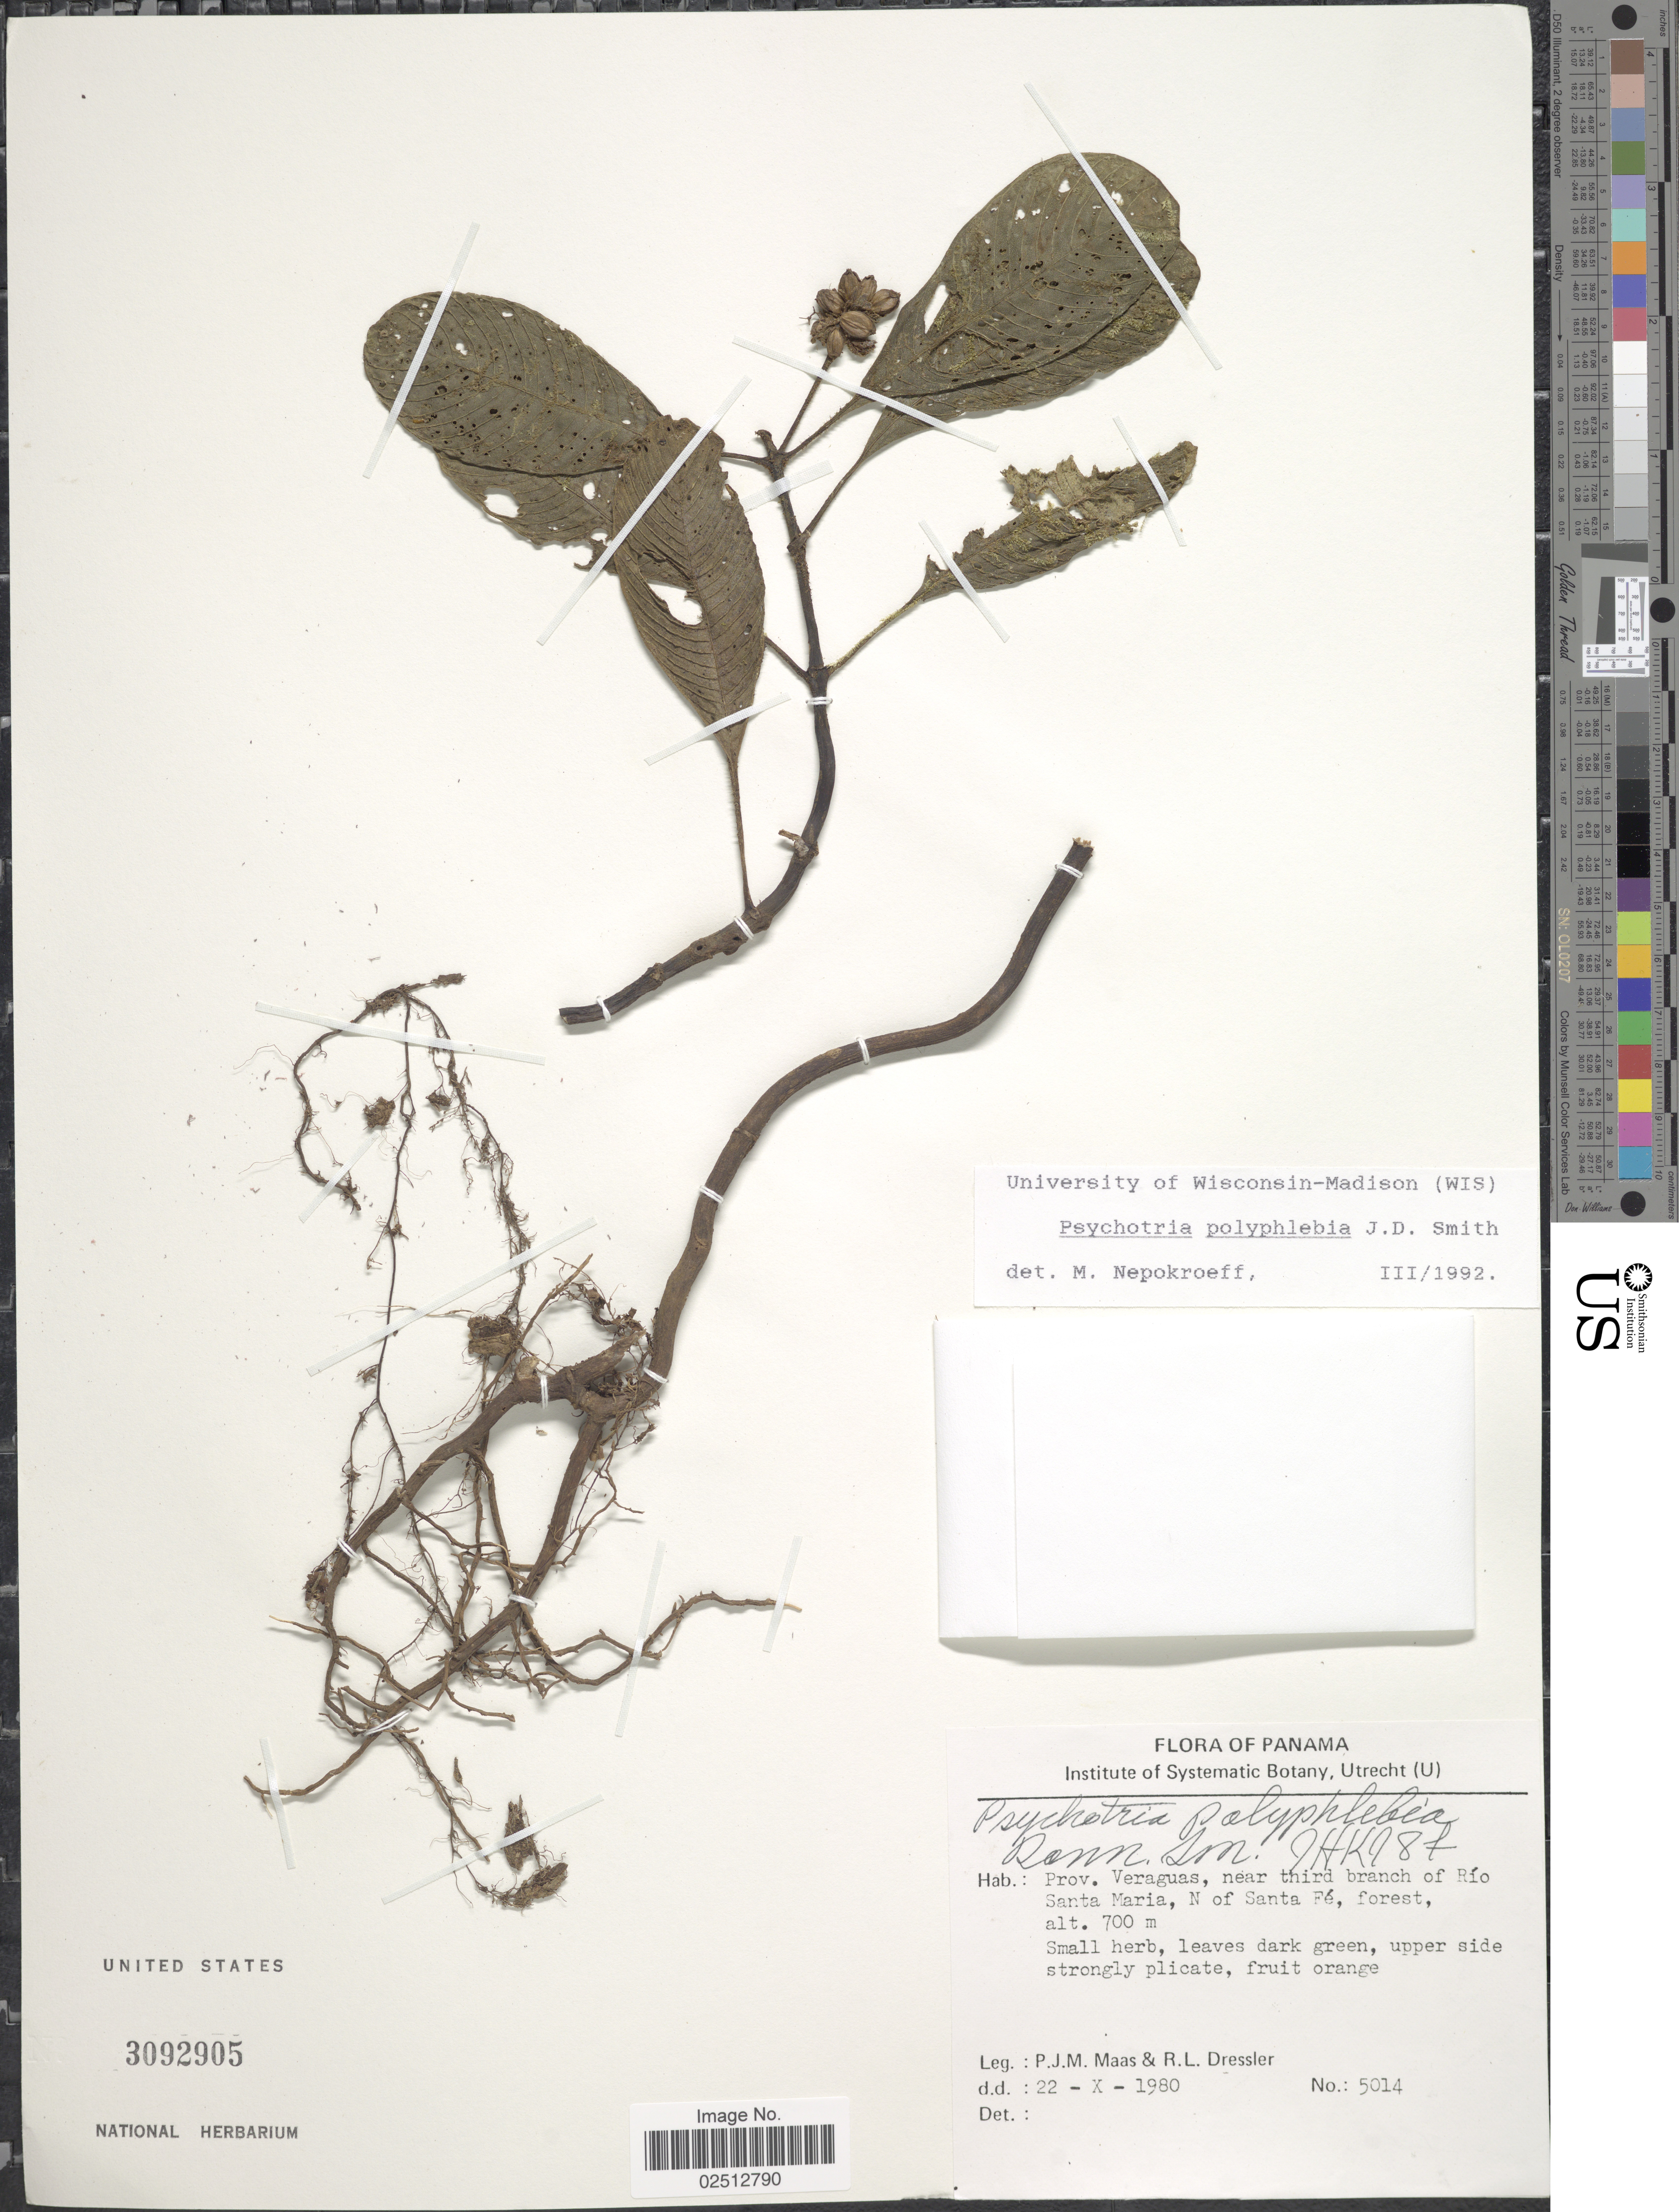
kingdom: Plantae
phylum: Tracheophyta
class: Magnoliopsida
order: Gentianales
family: Rubiaceae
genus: Psychotria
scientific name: Psychotria polyphlebia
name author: Donn. Sm.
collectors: P. Maas & R. Dressler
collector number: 5014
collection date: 1980-10-22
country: Panama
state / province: Veraguas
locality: Prov. Veraguas, near third branch of Rio Santa Maria, N of Santa Fe, forest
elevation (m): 700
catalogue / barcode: US 3092905